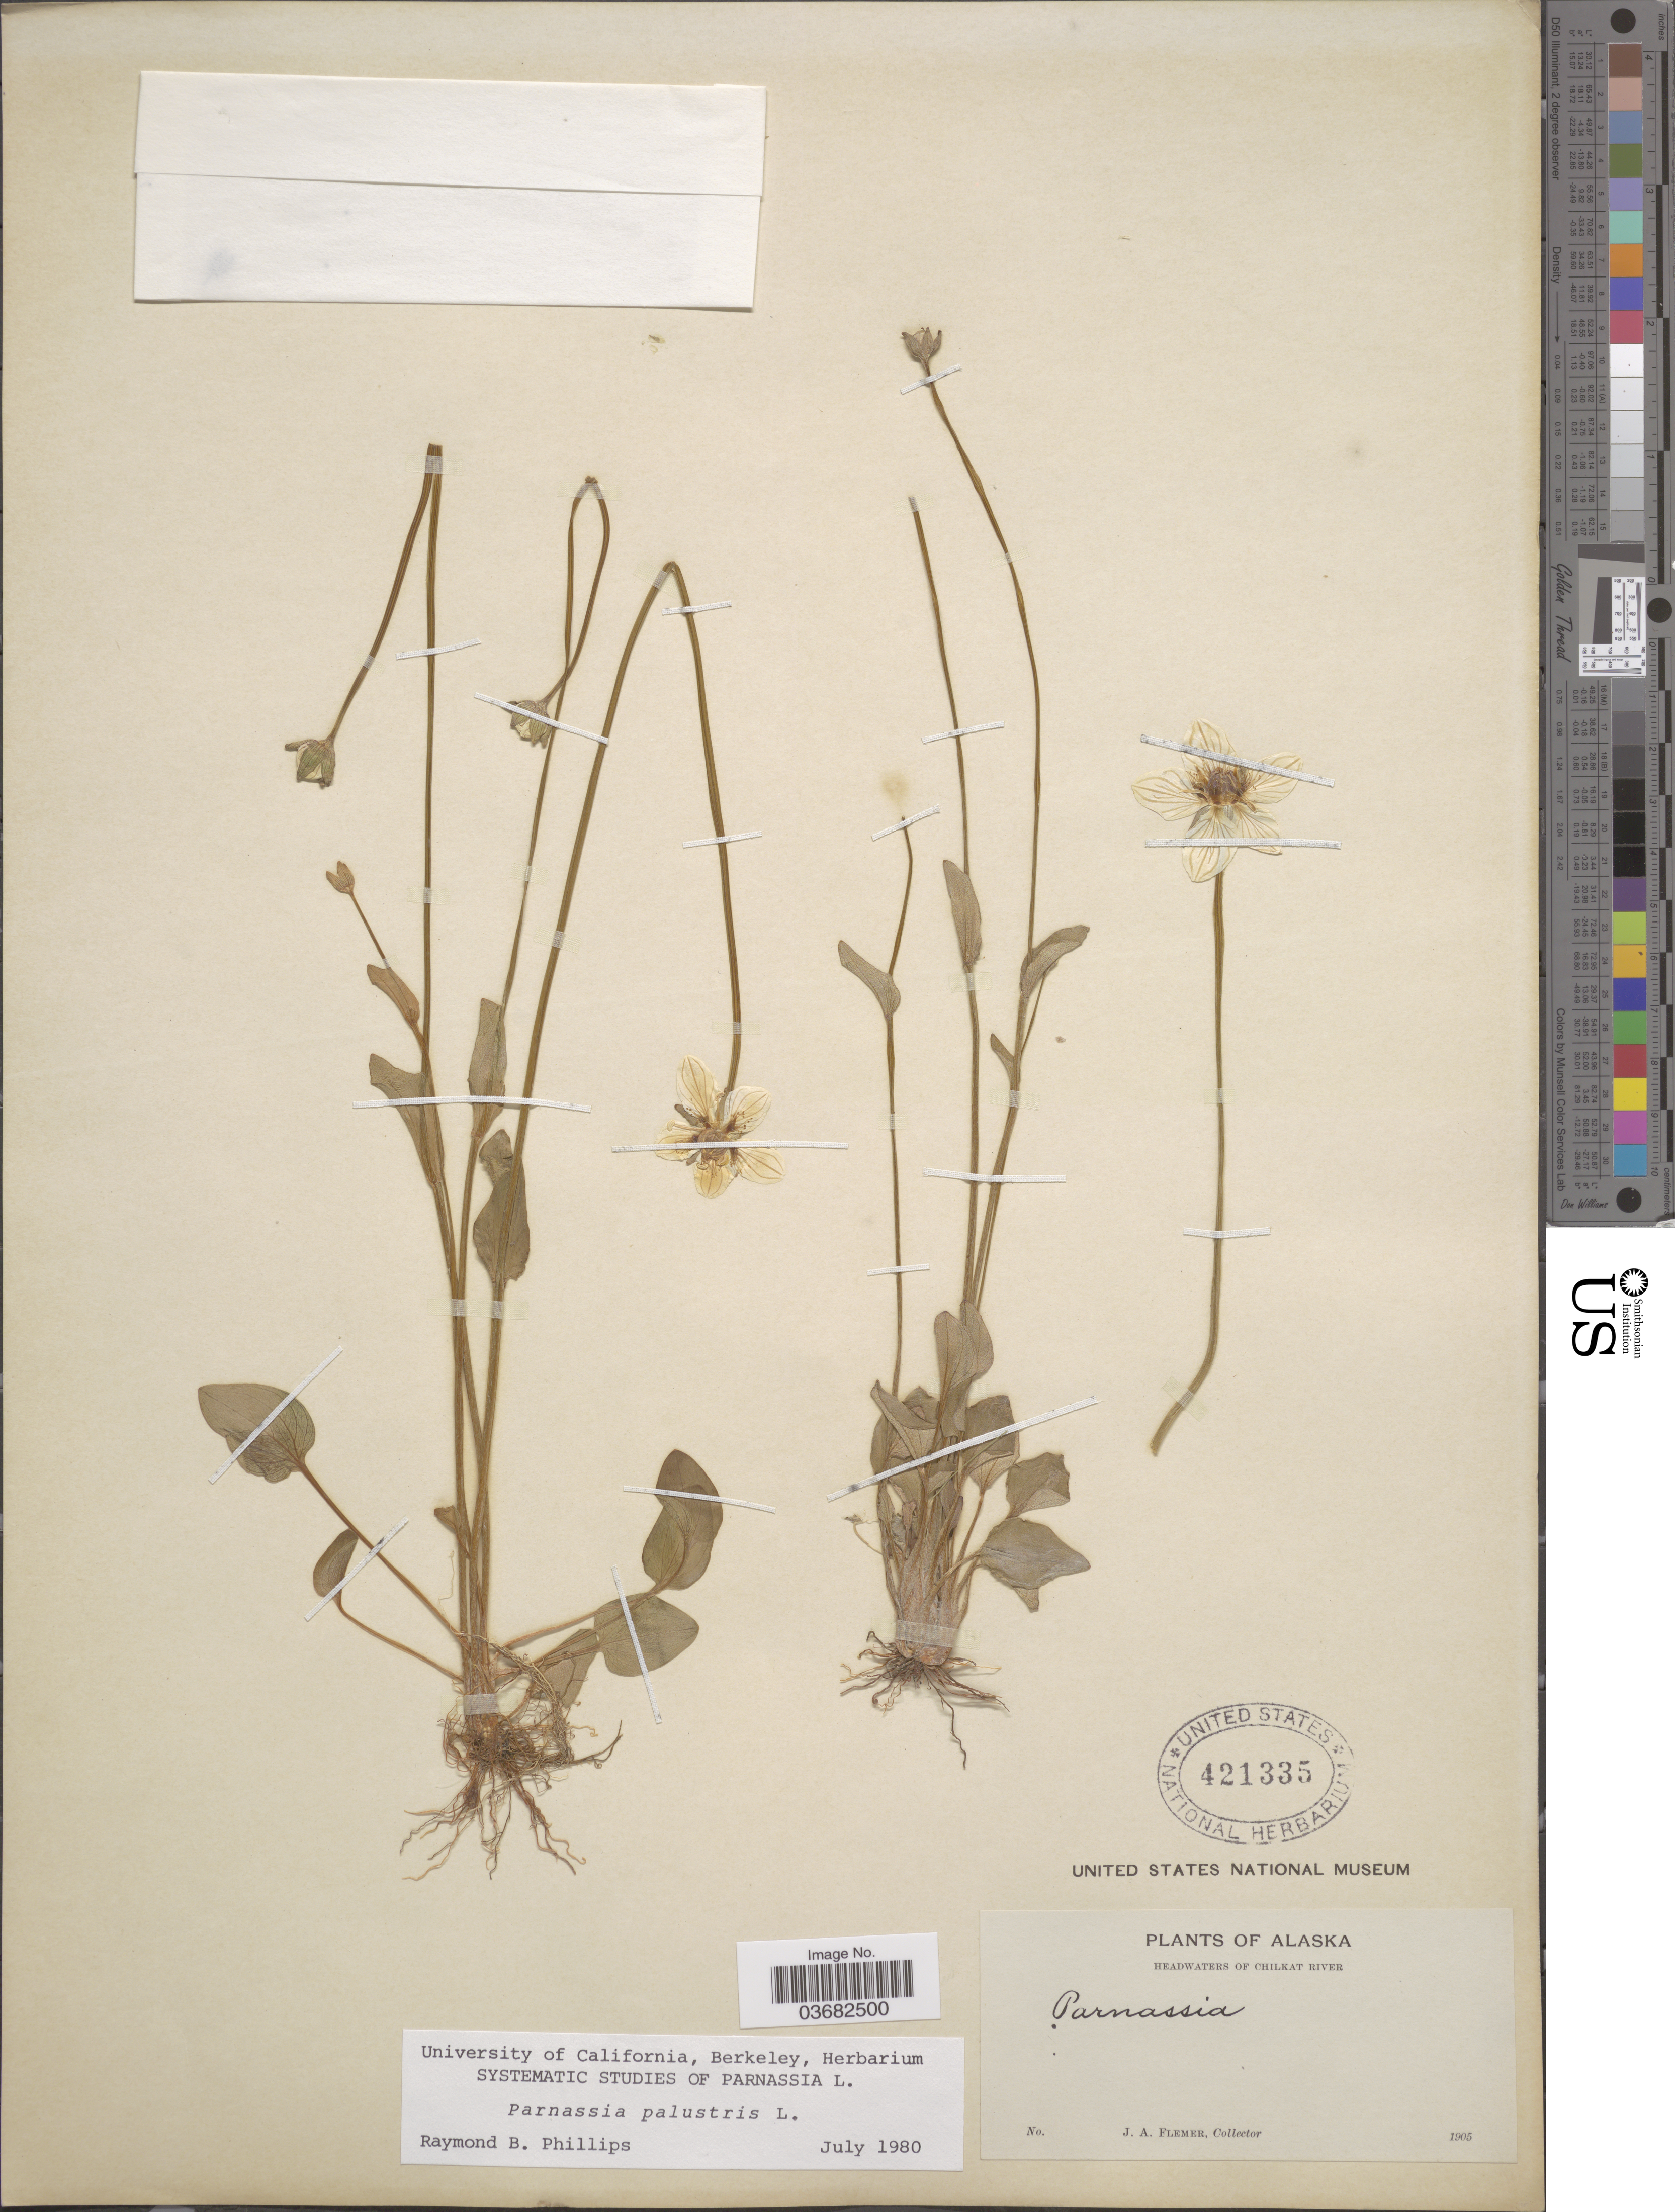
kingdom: Plantae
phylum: Tracheophyta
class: Magnoliopsida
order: Celastrales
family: Parnassiaceae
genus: Parnassia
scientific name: Parnassia palustris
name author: L.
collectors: J. Flemer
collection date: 1905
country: United States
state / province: Alaska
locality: Headwaters of Chilkat River.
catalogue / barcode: US 421335